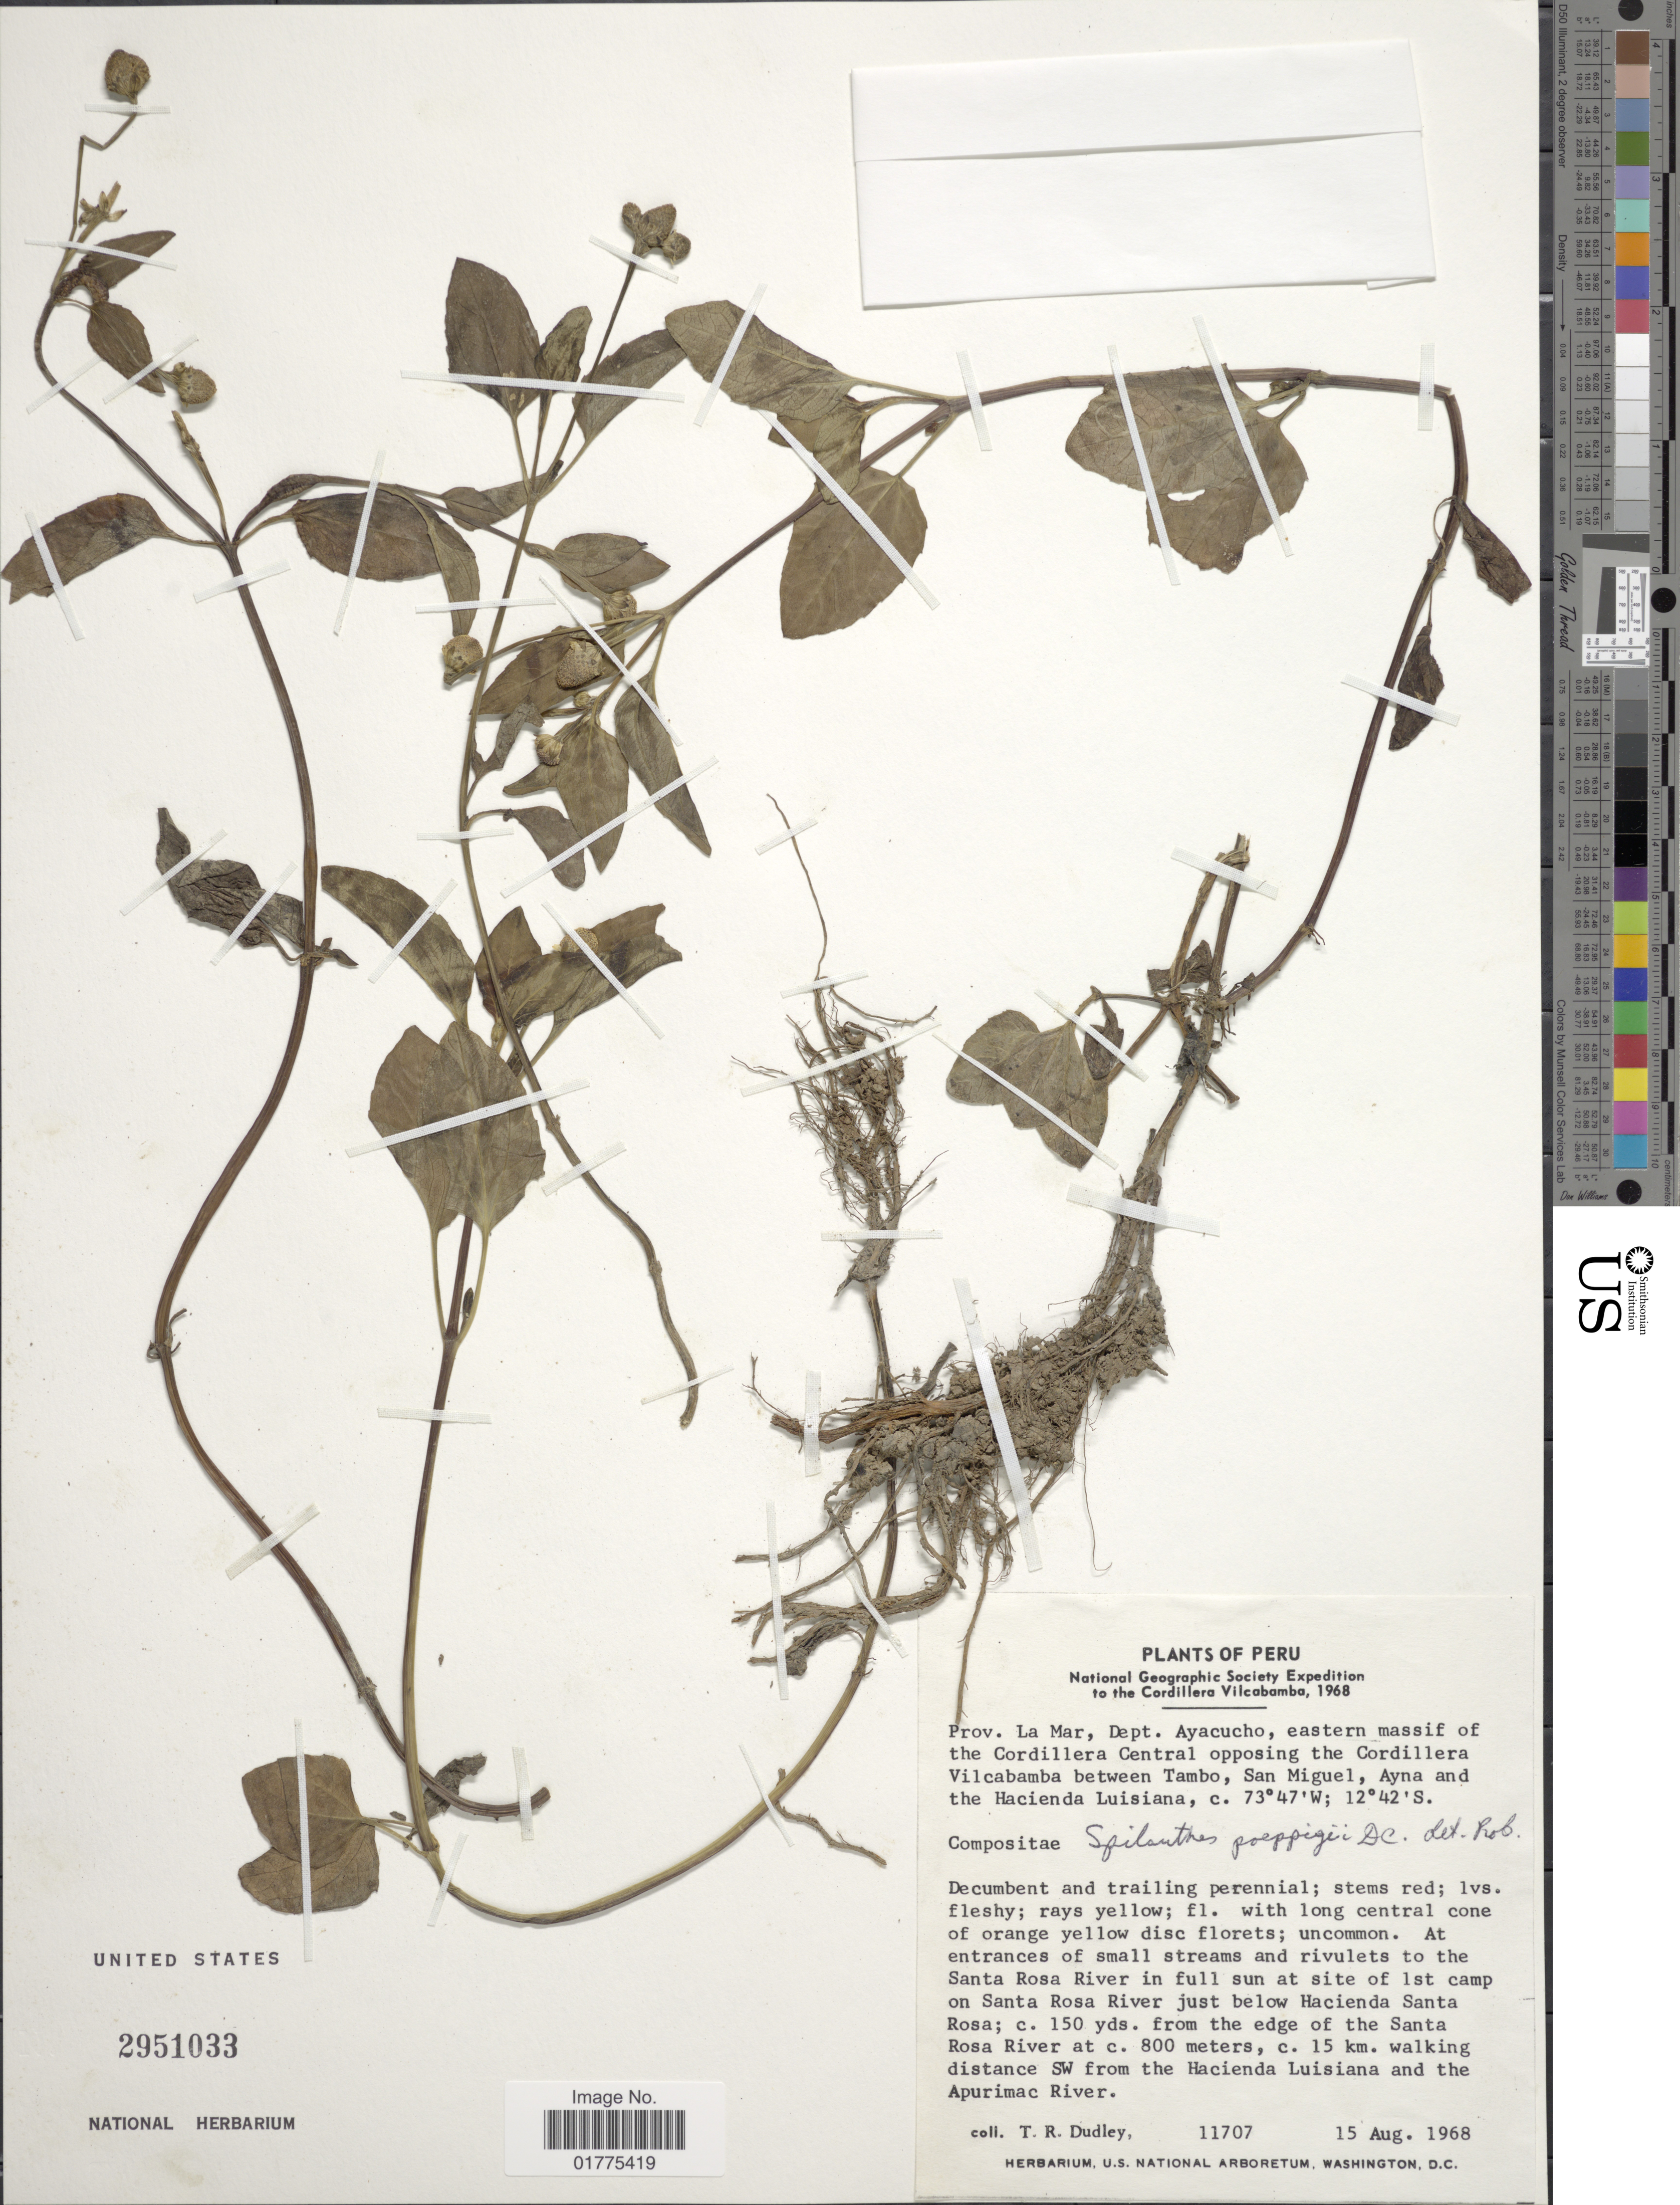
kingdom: Plantae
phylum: Tracheophyta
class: Magnoliopsida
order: Asterales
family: Asteraceae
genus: Acmella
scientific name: Acmella ciliata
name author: (Kunth) Cass.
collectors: T. R. Dudley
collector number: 11707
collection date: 1968-08-15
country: Peru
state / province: Ayacucho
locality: Prov. La Mar, Dept. Ayacucha, eastern massif of the Cordillera Central opposing the Cordillera Vilcabamba between Tambo, San Miguel, Ayna and the Hacienda Luisiana, At entrances of small streams and rivulets to the Santa Rosa River in full sun at site of 1st camp on Santa Rosa River just below Hacienda Santa Rosa River just below Hacienda Santa Rosa, 150 yds. from the edge of the Santa Rosa River, 15 km. walking distance SW from the Hacienda Luisian and the Apurimac River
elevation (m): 800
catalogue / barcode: US 2951033